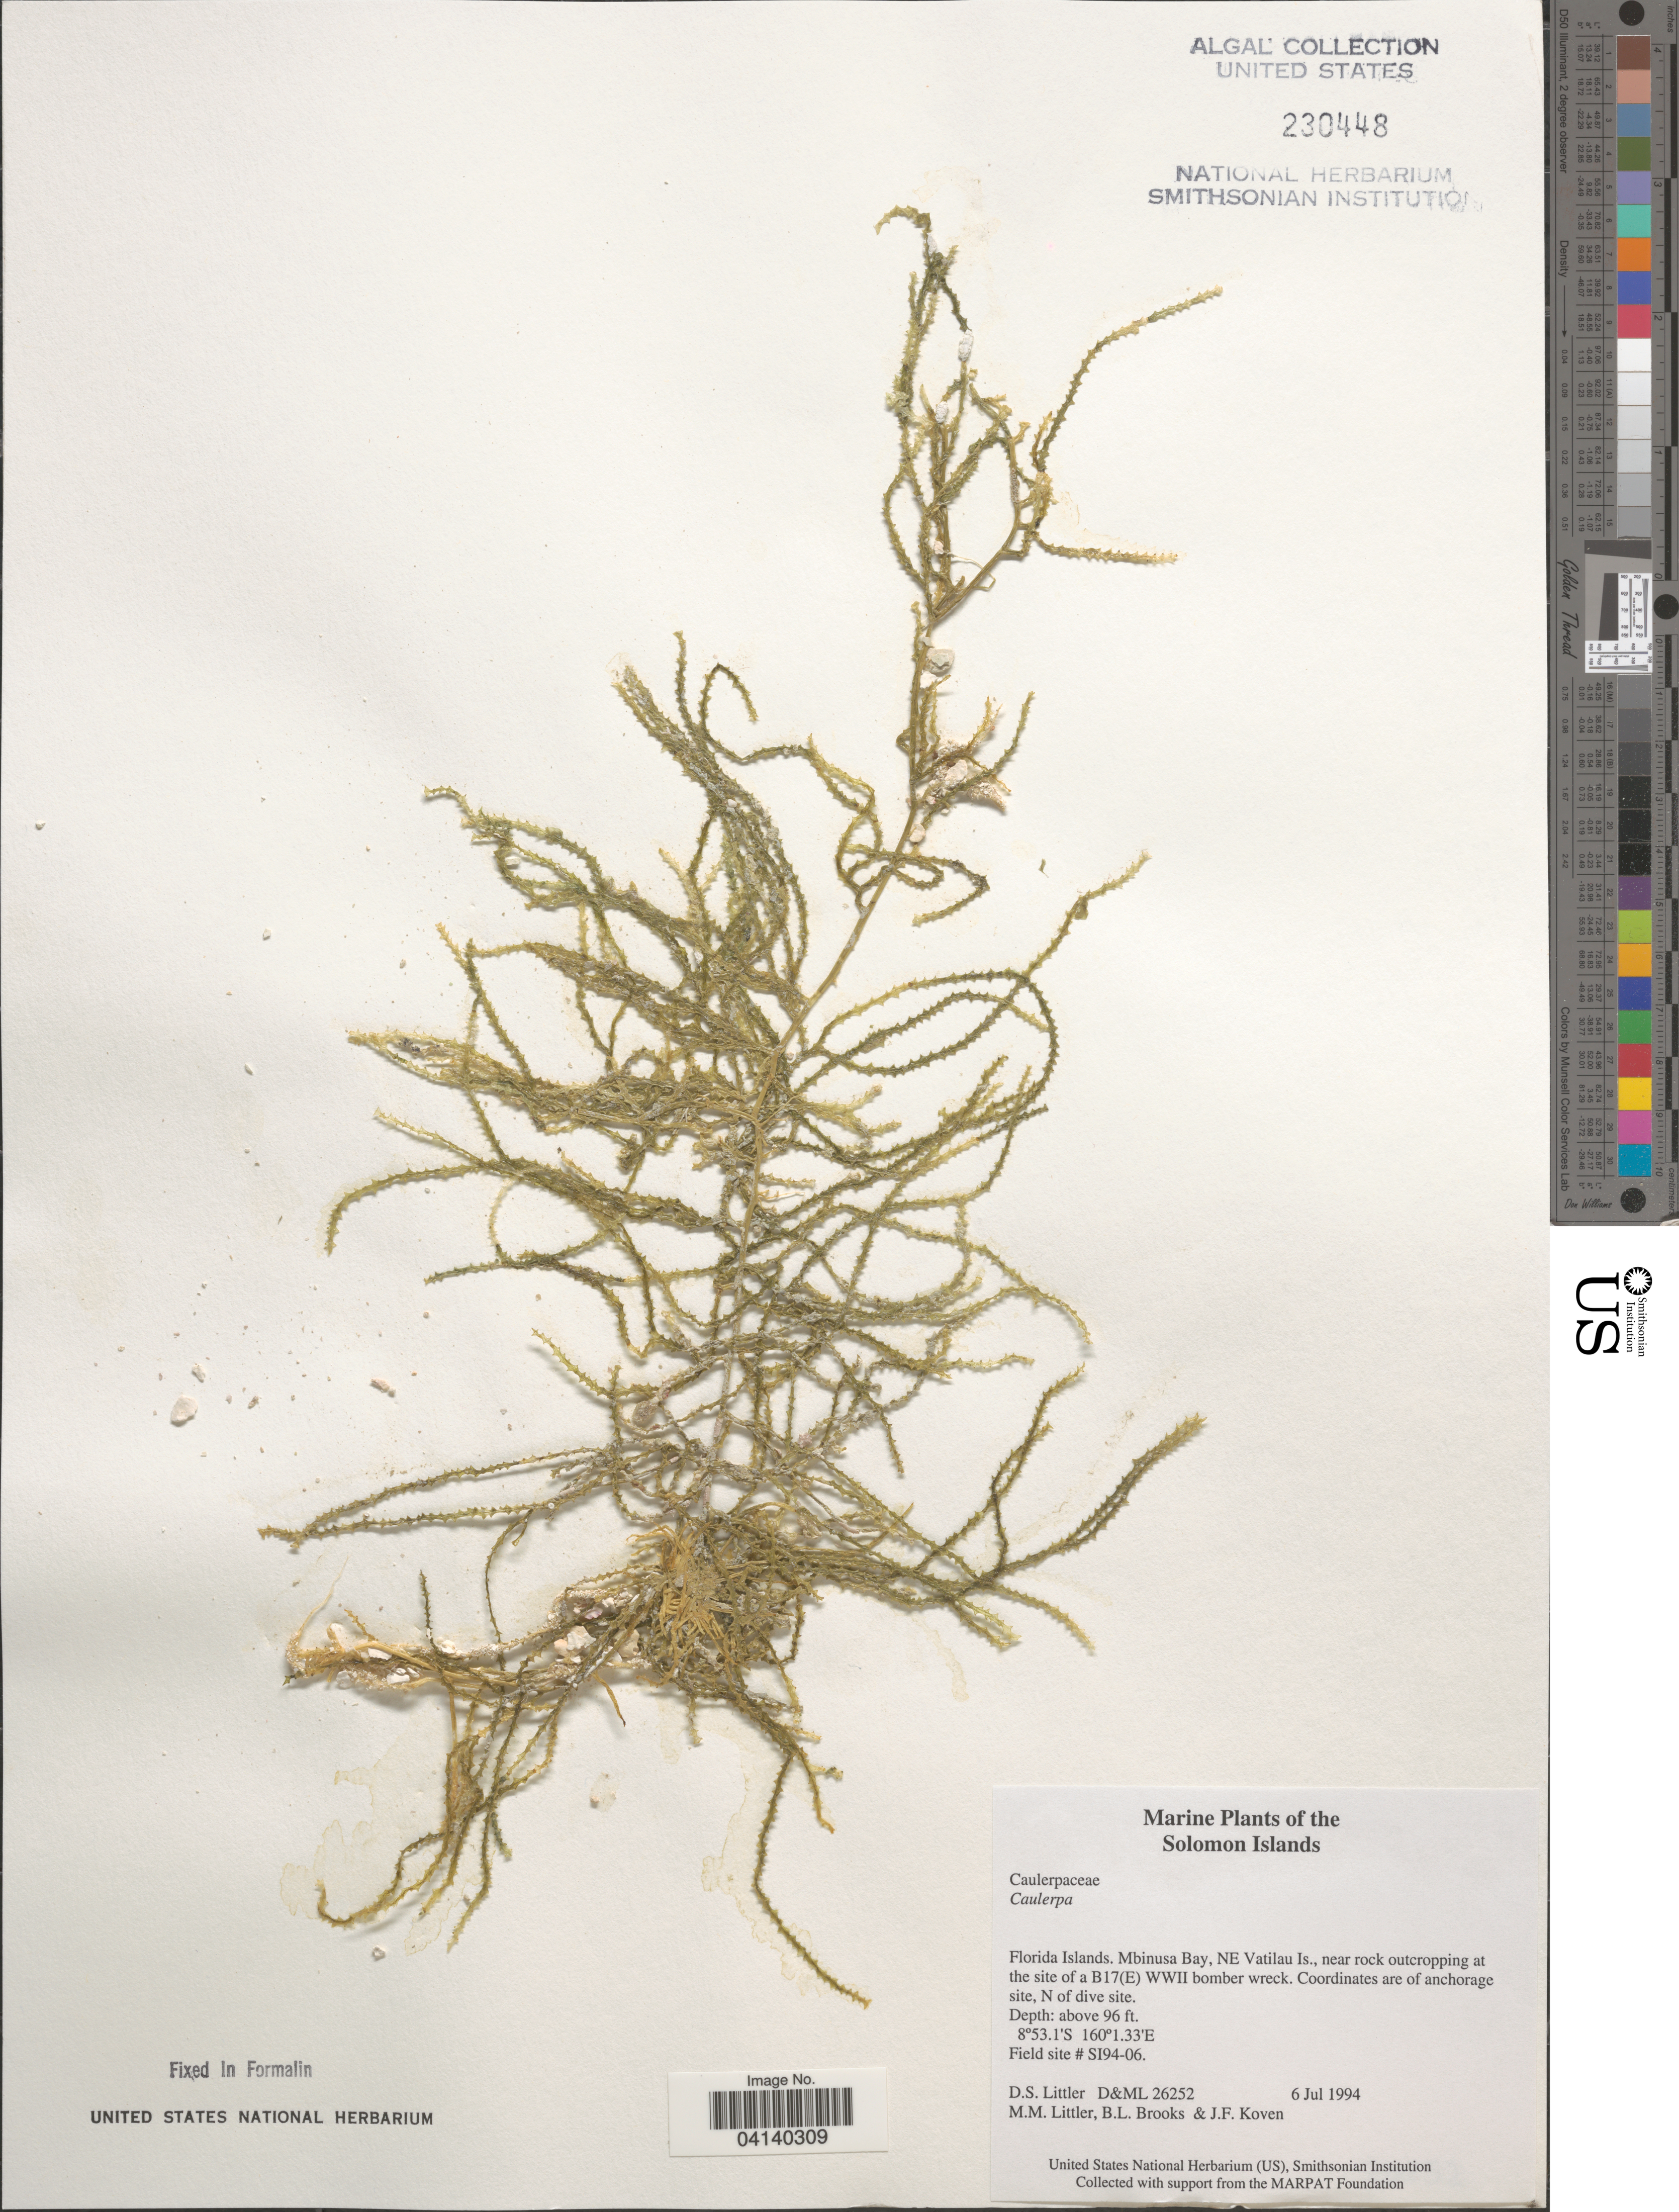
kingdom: Plantae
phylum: Chlorophyta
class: Ulvophyceae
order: Bryopsidales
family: Caulerpaceae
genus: Caulerpa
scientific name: Caulerpa sp.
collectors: D. S. Littler, B. Brooks & J. Koven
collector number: D&ML26252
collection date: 1994-07-06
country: Solomon Islands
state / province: Solomon Islands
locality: Florida Islands. Mbinusa Bay, NE Vatilau Is., near rock outcropping at the site of a B17(E) WWII bomber wreck. Coordinates are of anchorage site, N of dive site. Field site # SI94-06.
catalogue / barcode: US 230448